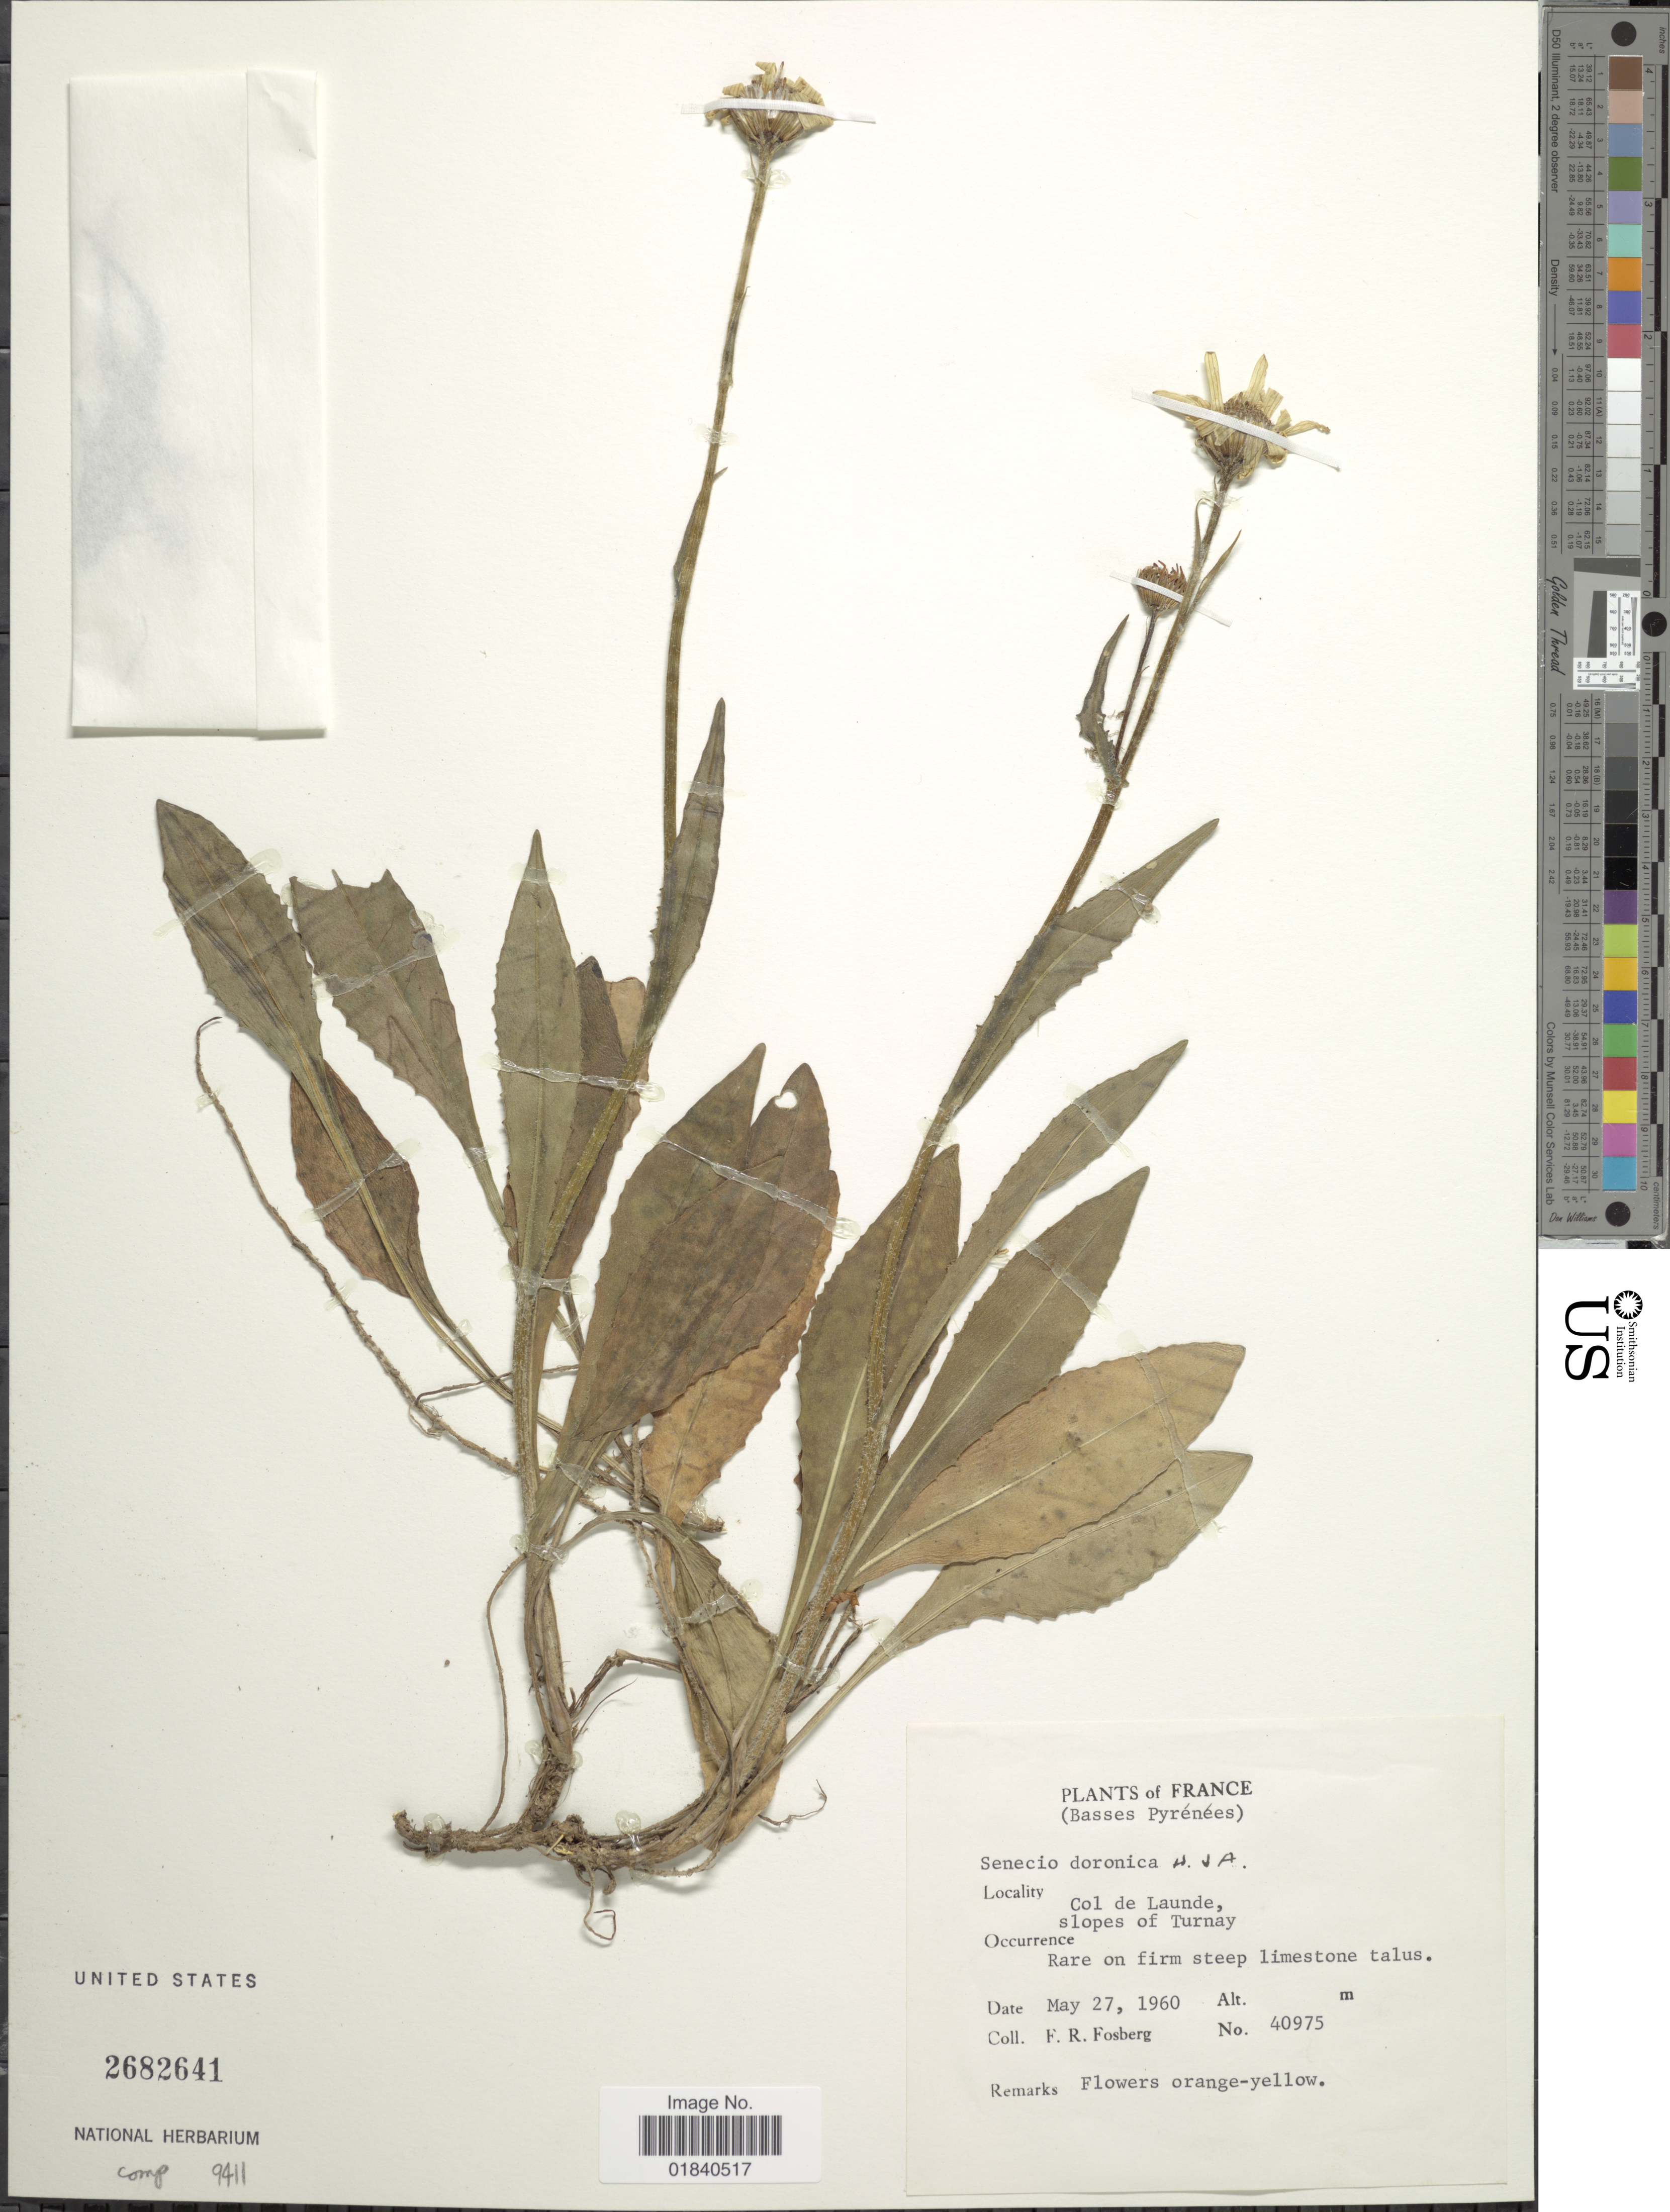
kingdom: Plantae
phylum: Tracheophyta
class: Magnoliopsida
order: Asterales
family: Asteraceae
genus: Senecio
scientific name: Senecio doronicum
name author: (L.) L.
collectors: F. R. Fosberg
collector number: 40975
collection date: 1960-05-27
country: France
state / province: Nouvelle-Aquitaine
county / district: Pyrénées-Atlantiques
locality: Basses Pyrénées. Col de Launde, slopes of Turnay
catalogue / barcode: US 2682641